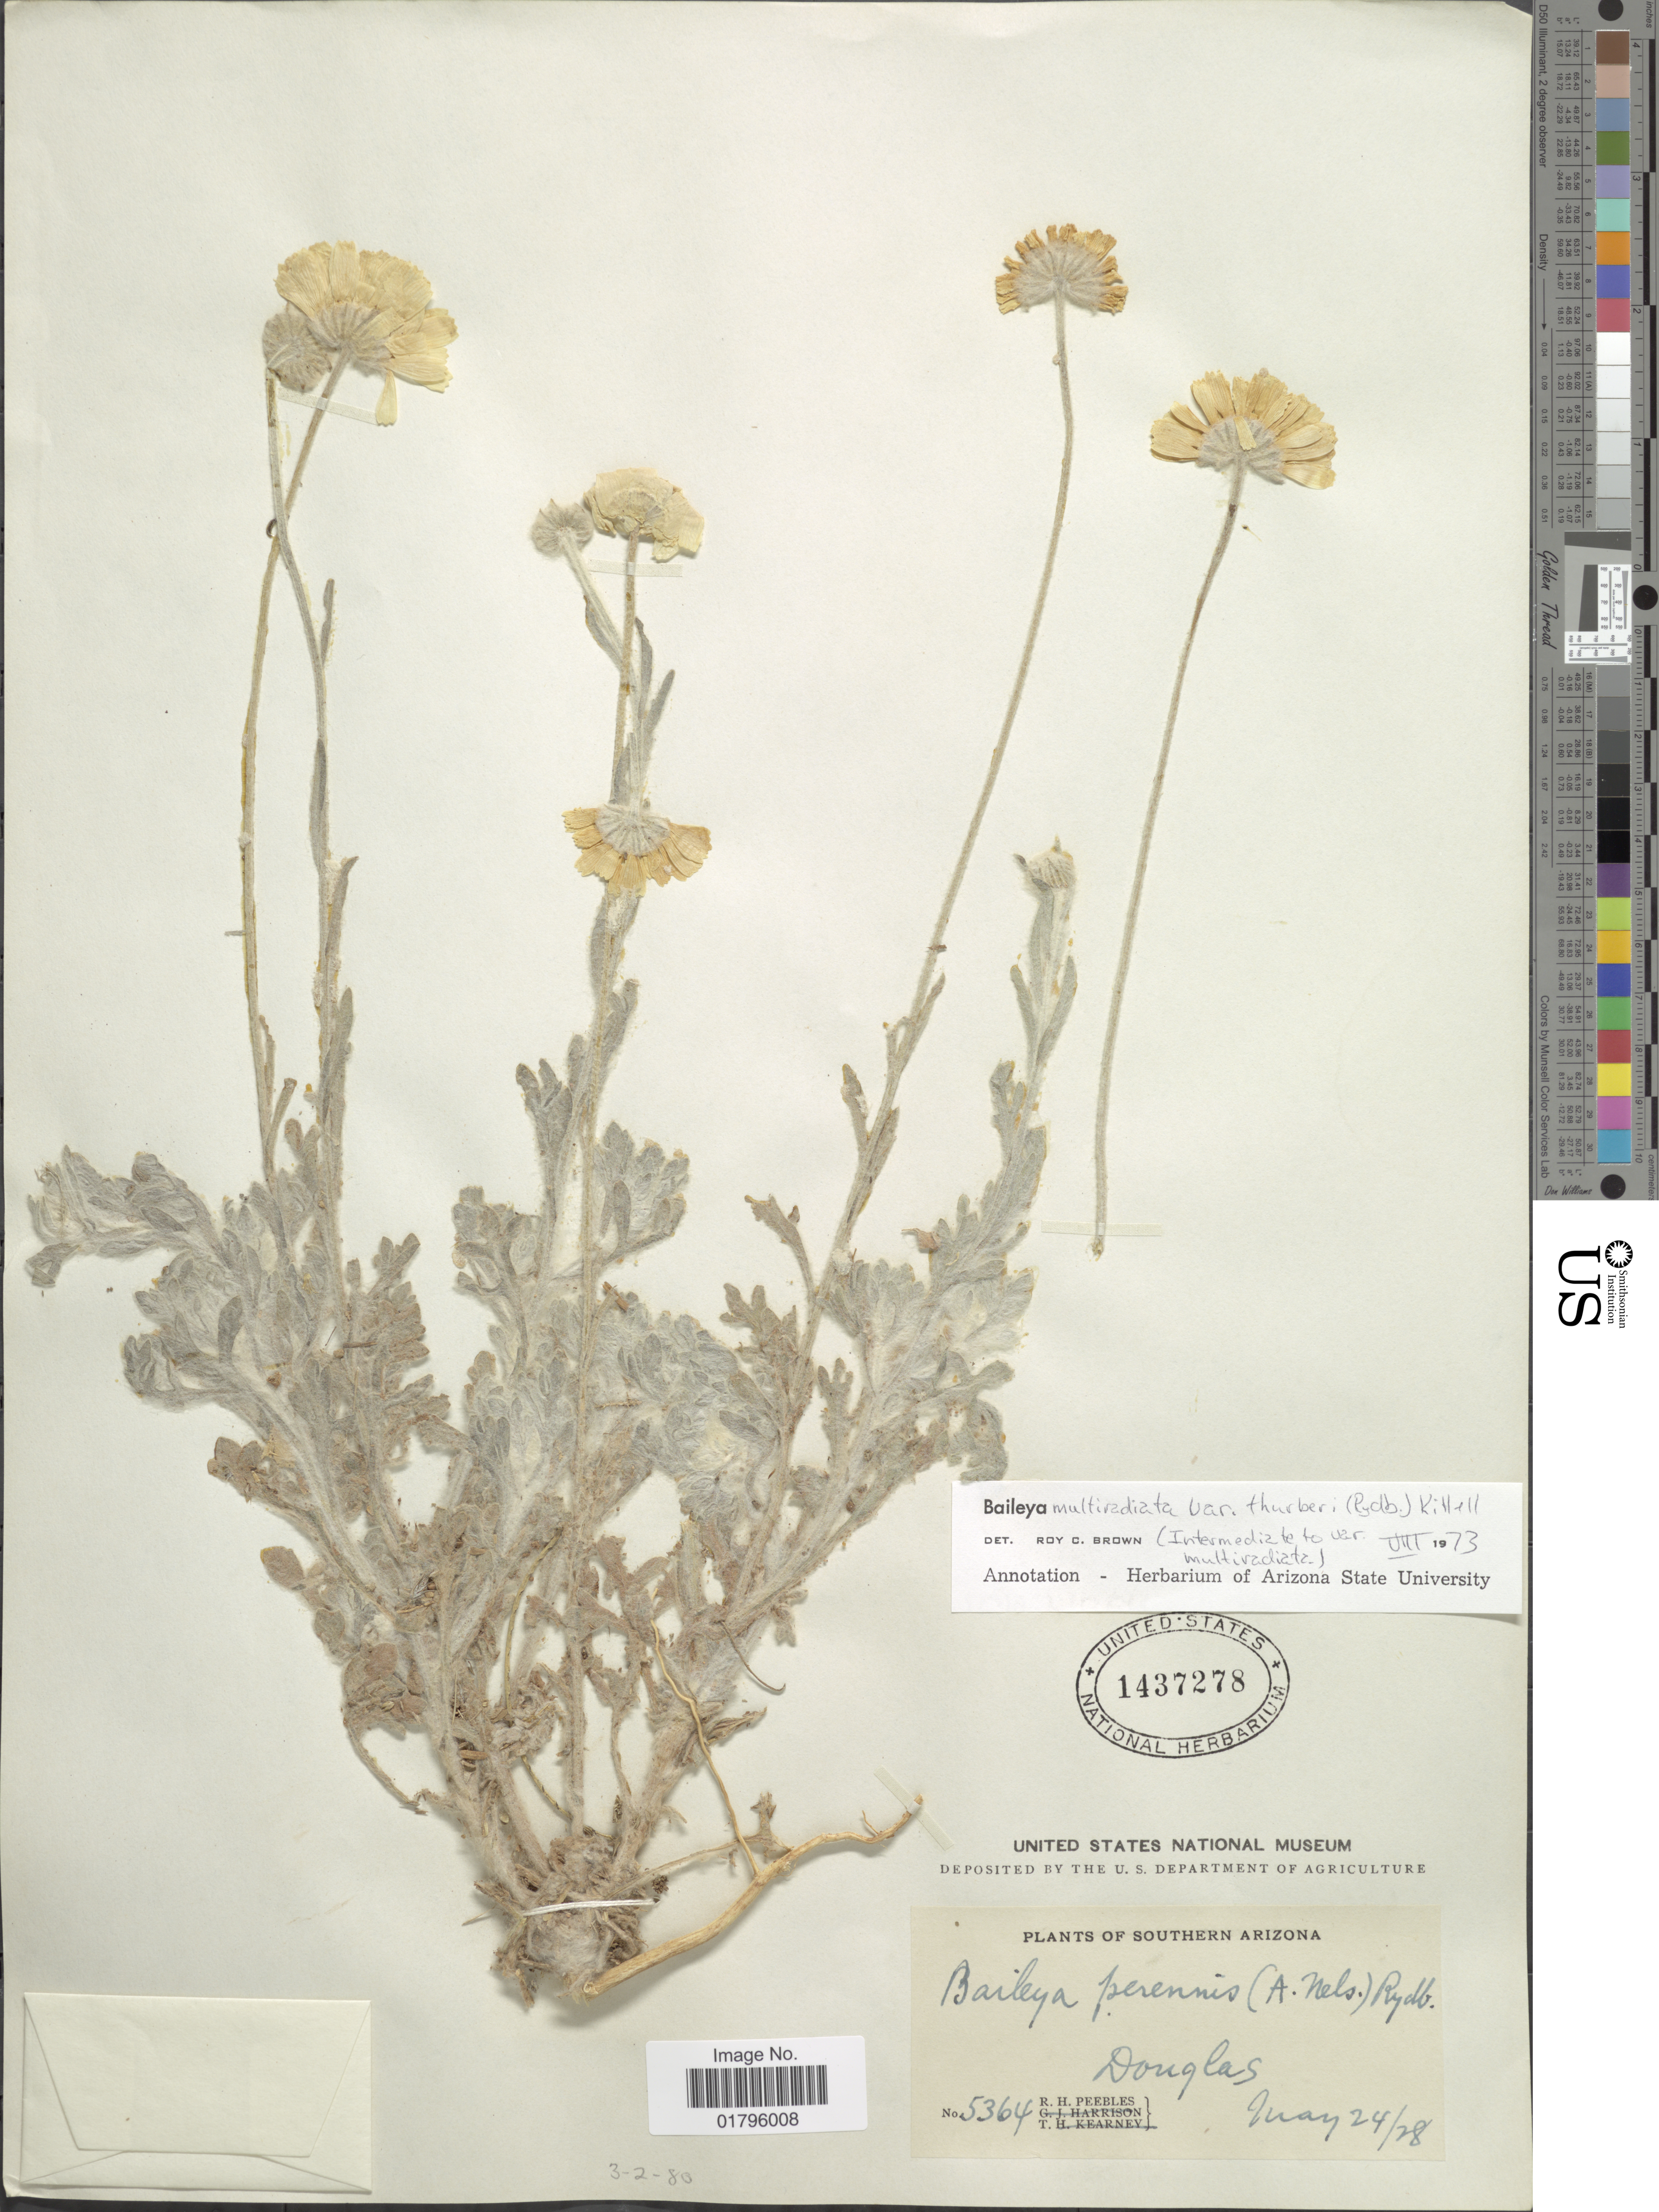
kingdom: Plantae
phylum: Tracheophyta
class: Magnoliopsida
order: Asterales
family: Asteraceae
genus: Baileya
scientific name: Baileya multiradiata var. thurberi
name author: (Rydb.) Kittell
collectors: R. H. Peebles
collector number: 5364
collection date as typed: Transcribed d/m/y: 24/5/28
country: United States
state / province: Arizona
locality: Southern Arizona. Douglas.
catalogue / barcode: US 1437278